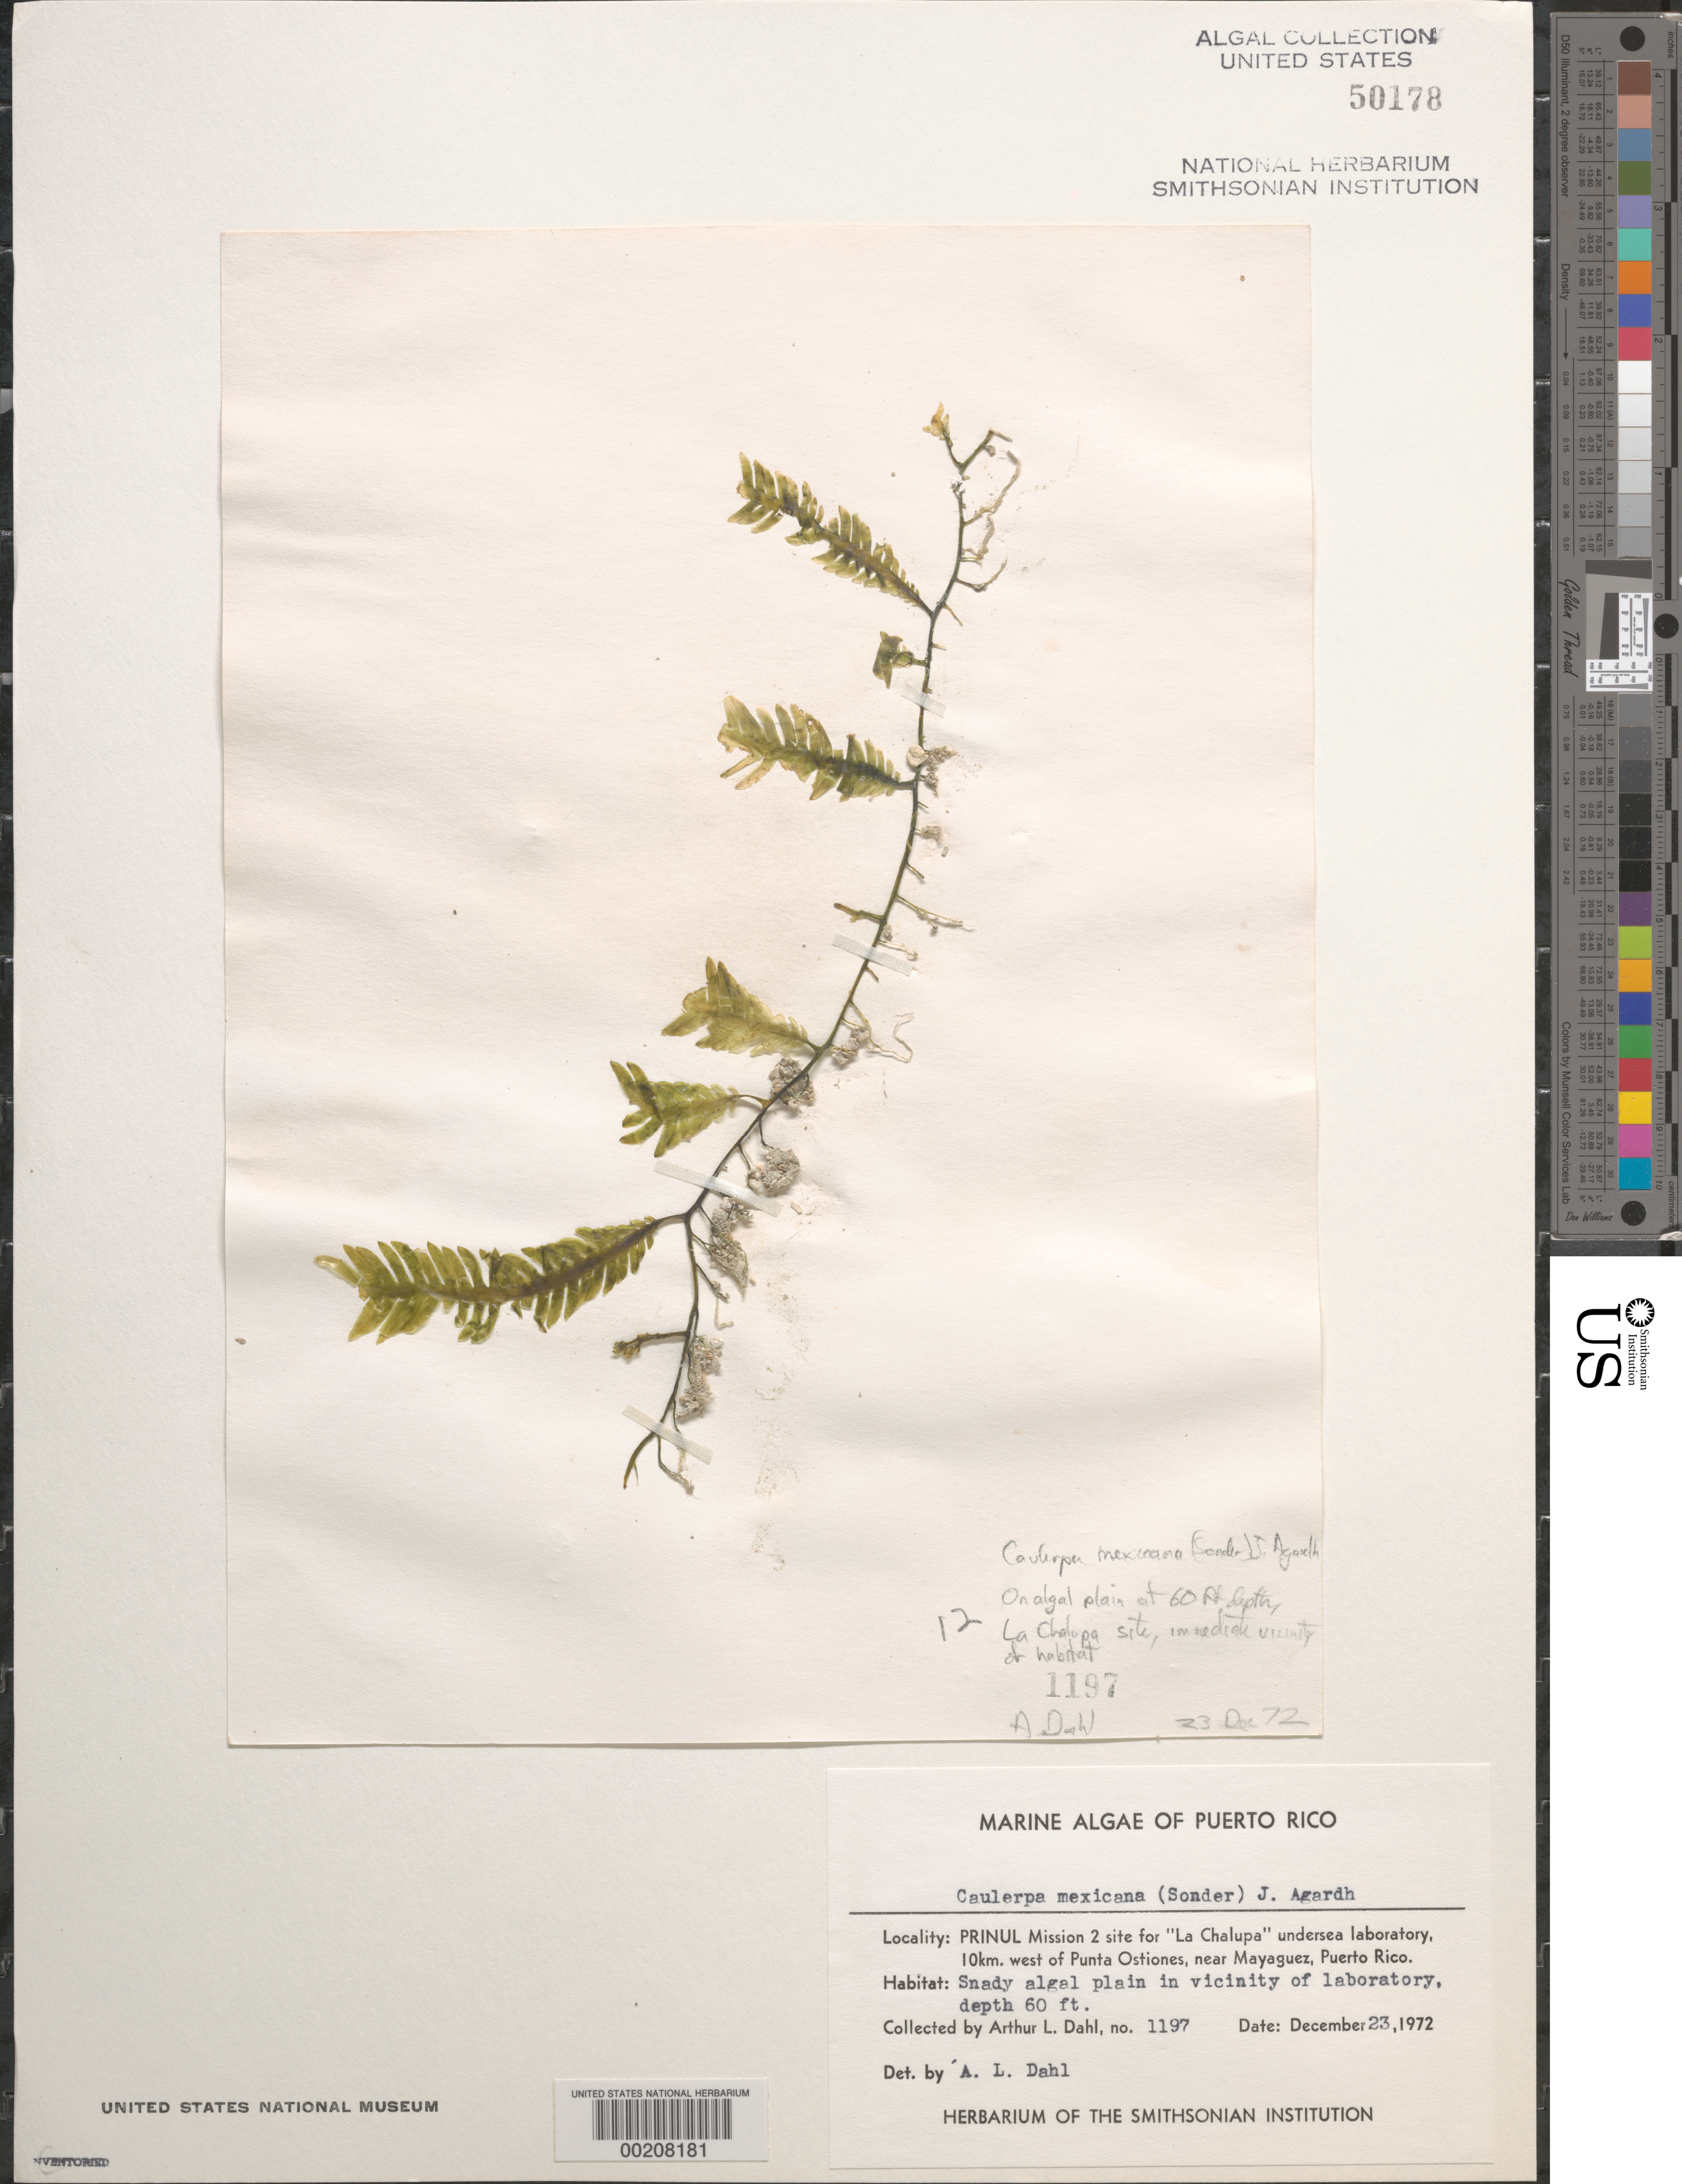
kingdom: Plantae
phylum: Chlorophyta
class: Ulvophyceae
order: Bryopsidales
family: Caulerpaceae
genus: Caulerpa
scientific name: Caulerpa mexicana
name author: Sond. ex Kütz.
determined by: Dahl, A. E.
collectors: A. Dahl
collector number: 1197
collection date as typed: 23 Dec 1972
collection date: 1972-12-23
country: Puerto Rico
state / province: Mayaguez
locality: La chalupa undersea laboratory, 10 km west of punta ostiones, near mayaguez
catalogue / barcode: US 50178